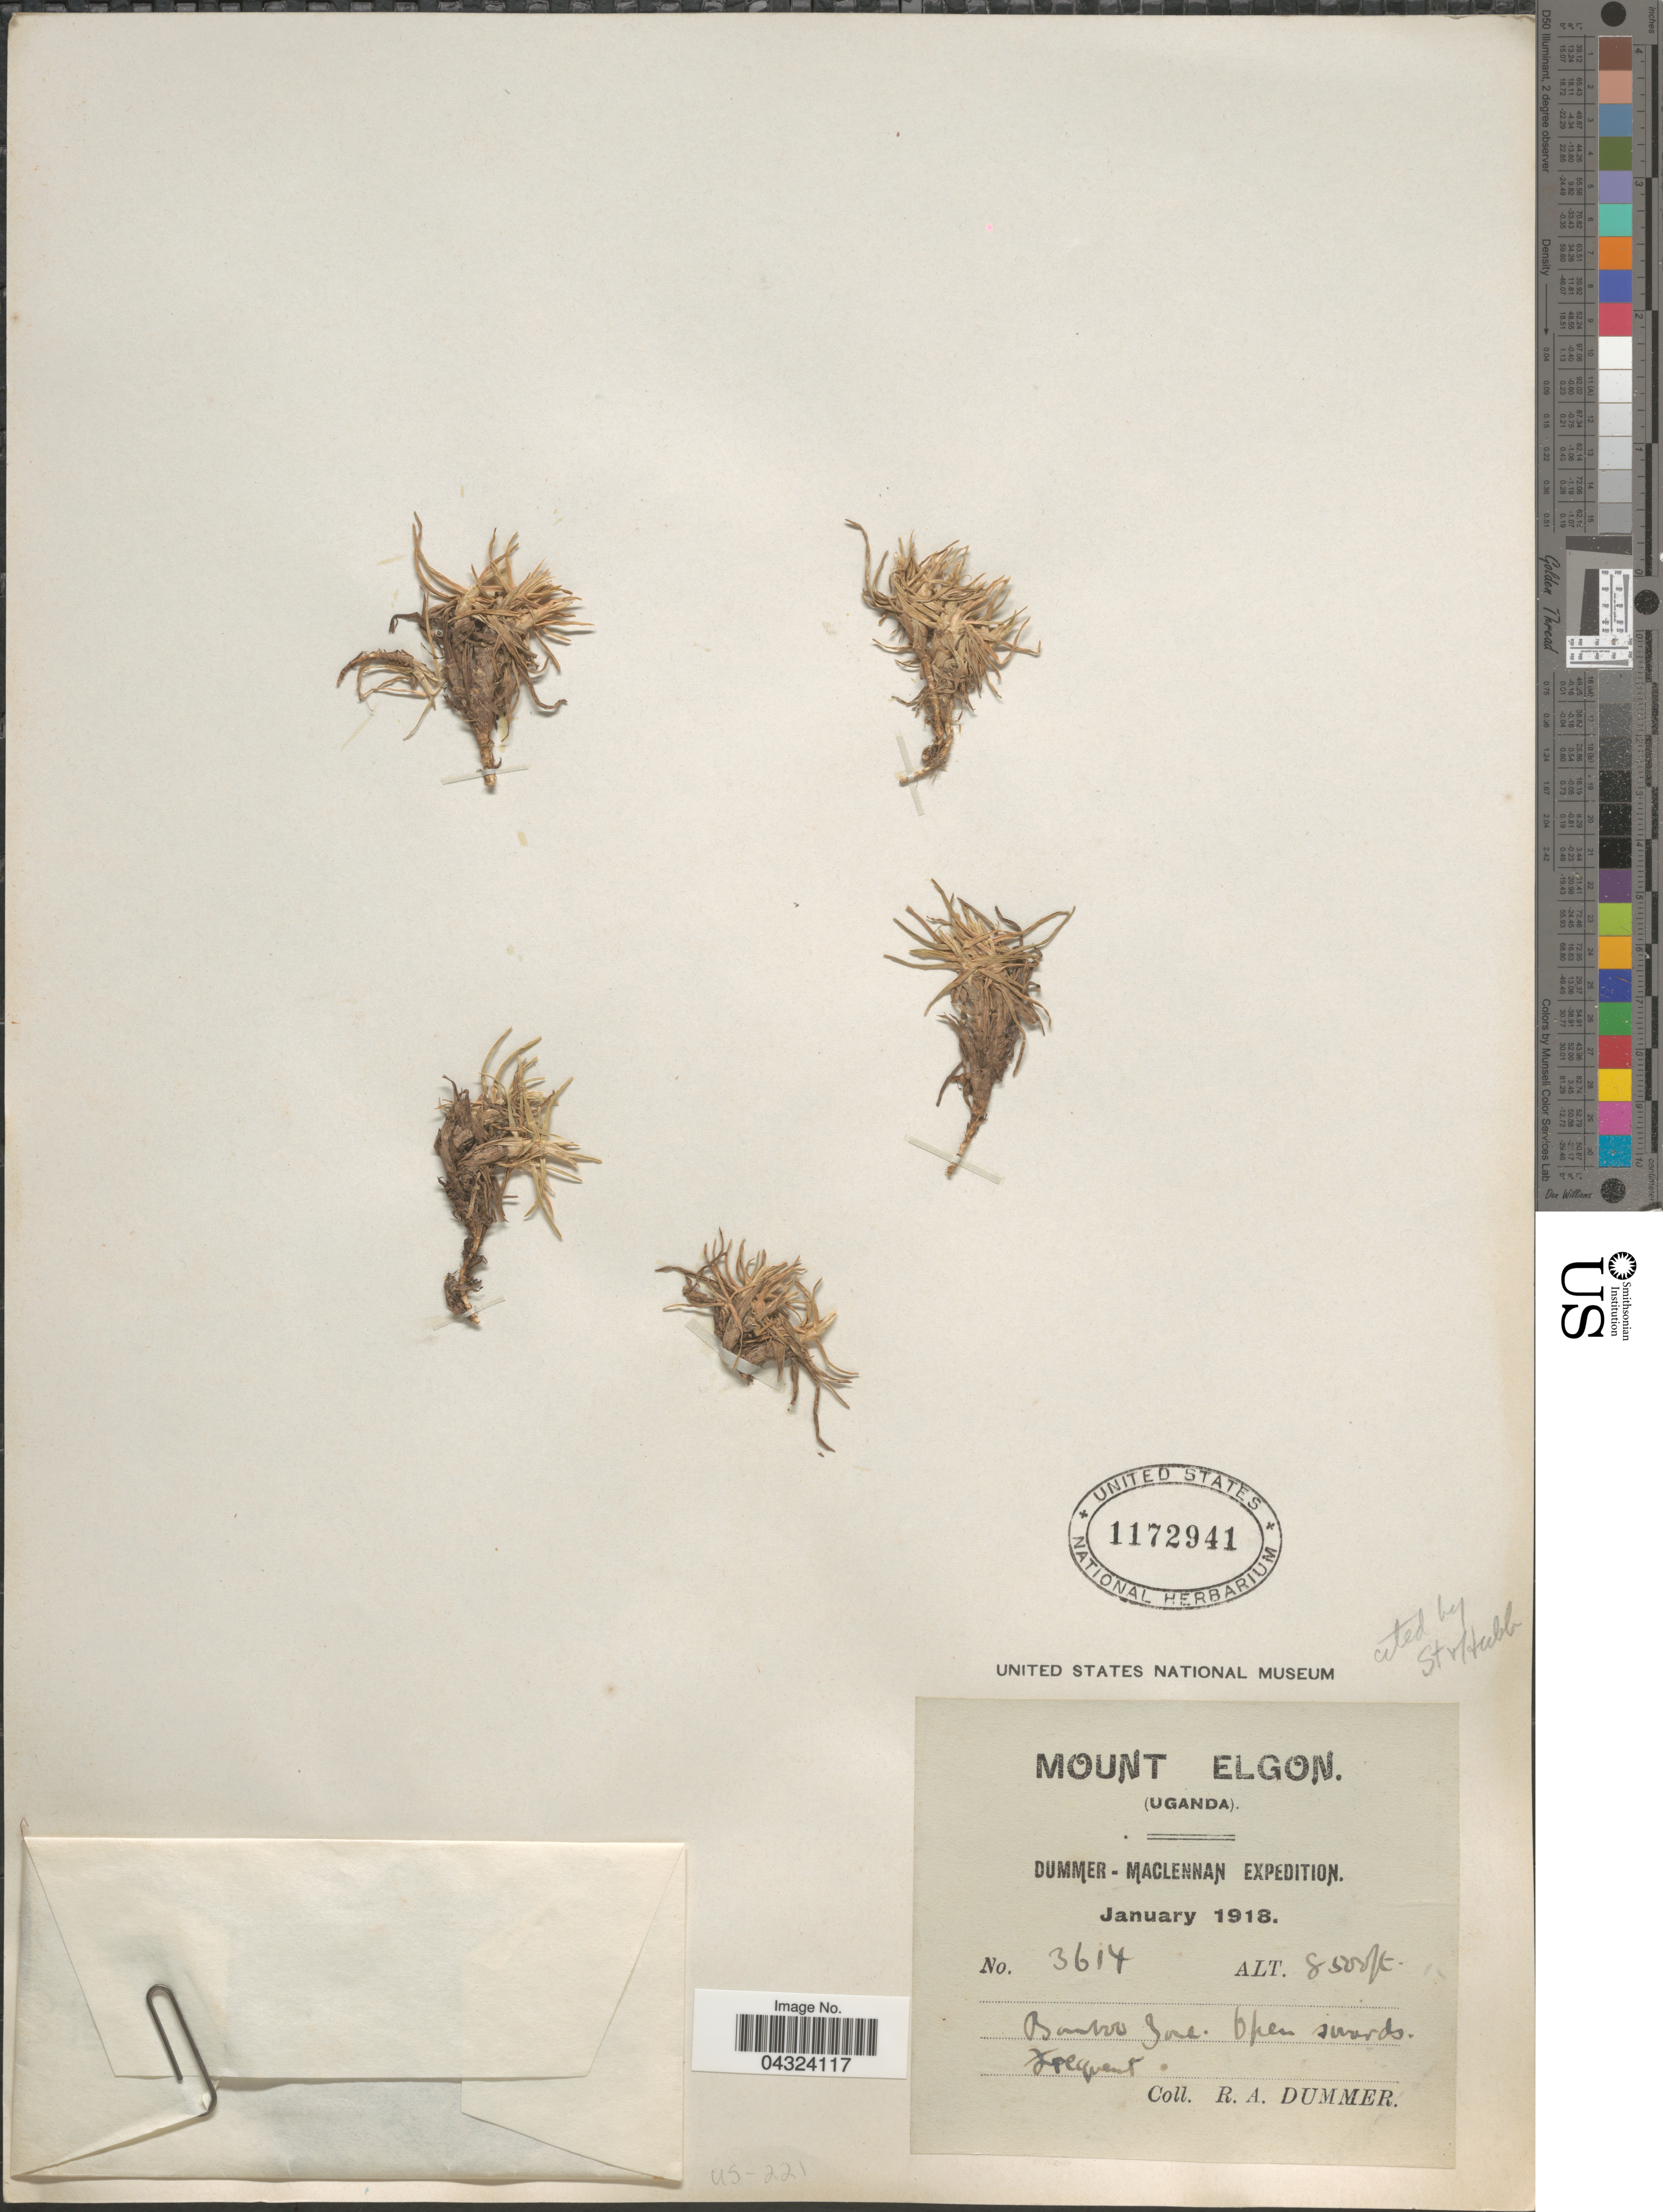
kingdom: Plantae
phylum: Tracheophyta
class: Liliopsida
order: Poales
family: Poaceae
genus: Cenchrus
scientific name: Cenchrus sp.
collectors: R. Dümmer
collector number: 3614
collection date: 1918-01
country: Uganda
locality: Mount Elgon. Bamboo Zone.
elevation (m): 2591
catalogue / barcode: US 1172941